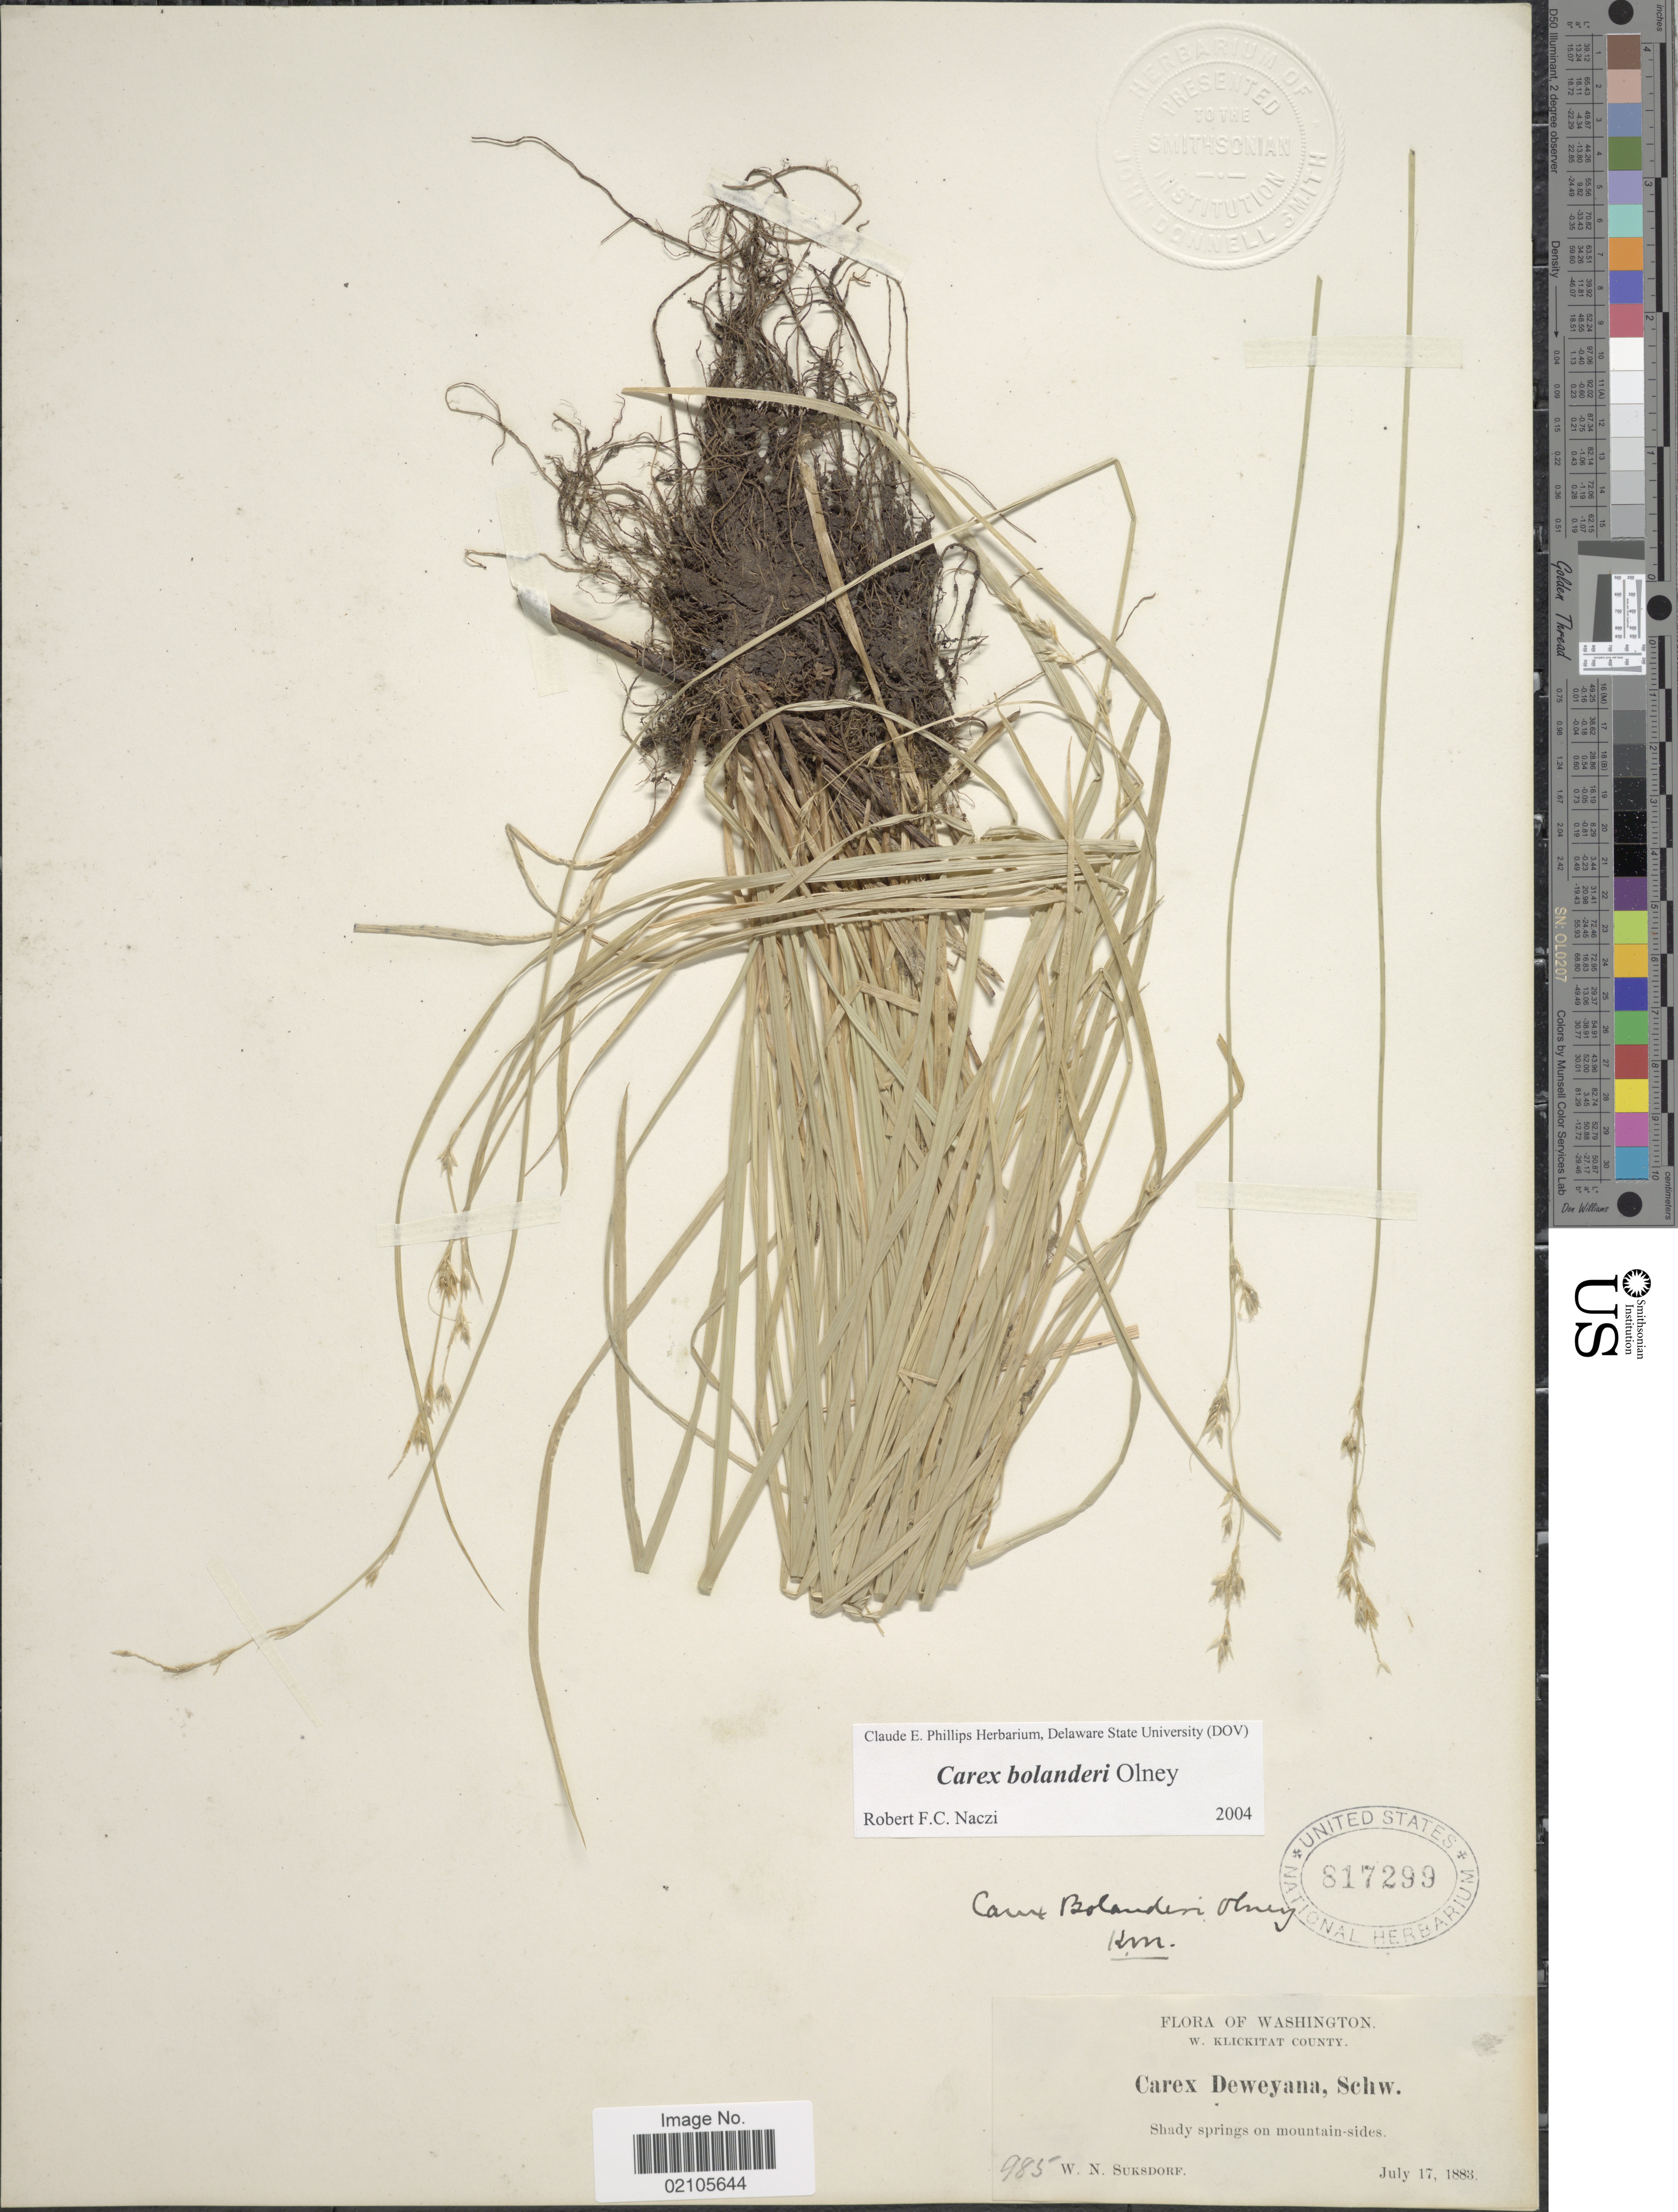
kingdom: Plantae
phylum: Tracheophyta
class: Liliopsida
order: Poales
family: Cyperaceae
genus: Carex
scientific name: Carex bolanderi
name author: Olney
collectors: W. N. Suksdorf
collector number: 985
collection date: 1883-07-17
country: United States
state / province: Washington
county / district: Klickitat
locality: W. Klickitat County, Shady springs on mountain-sides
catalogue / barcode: US 817299